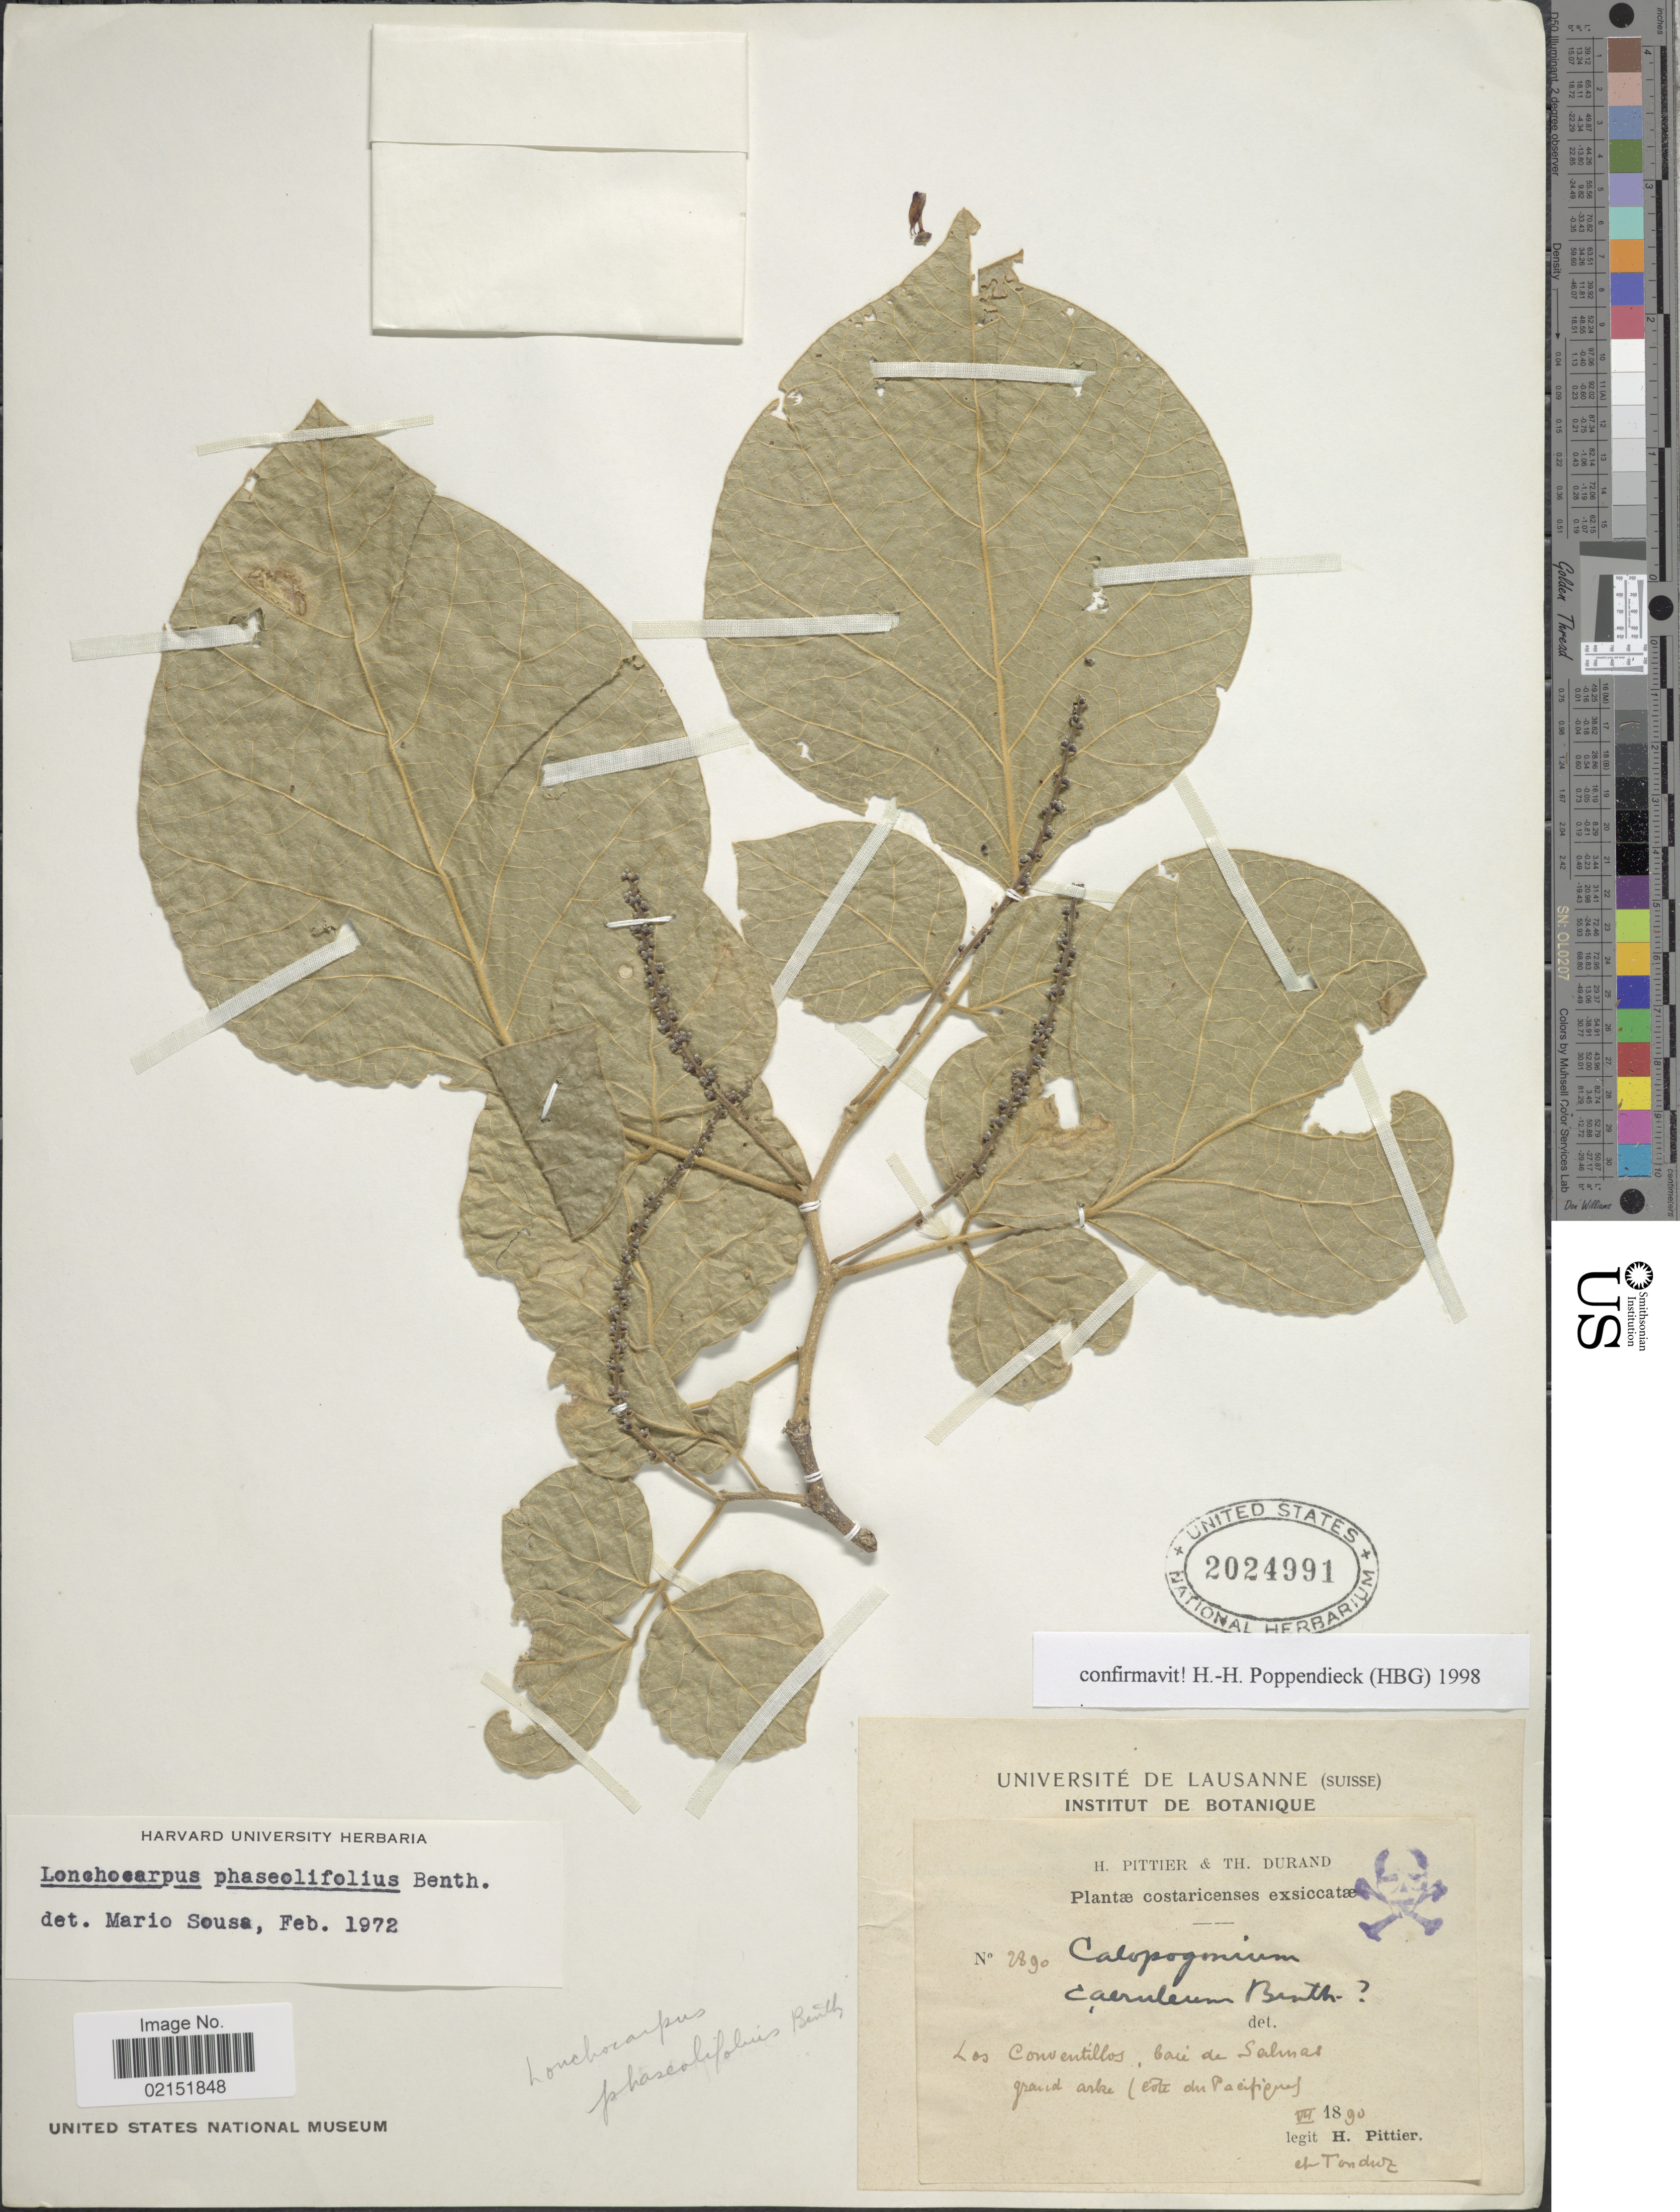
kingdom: Plantae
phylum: Tracheophyta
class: Magnoliopsida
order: Fabales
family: Fabaceae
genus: Lonchocarpus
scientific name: Lonchocarpus phaseolifolius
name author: Benth.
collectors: H. F. Pittier, Tonduz & T. Durand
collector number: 2890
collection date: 1890-07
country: Costa Rica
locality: Los Conventillos, baie de Salinas, grand arbre (cote du Pacifique)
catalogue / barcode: US 2024991